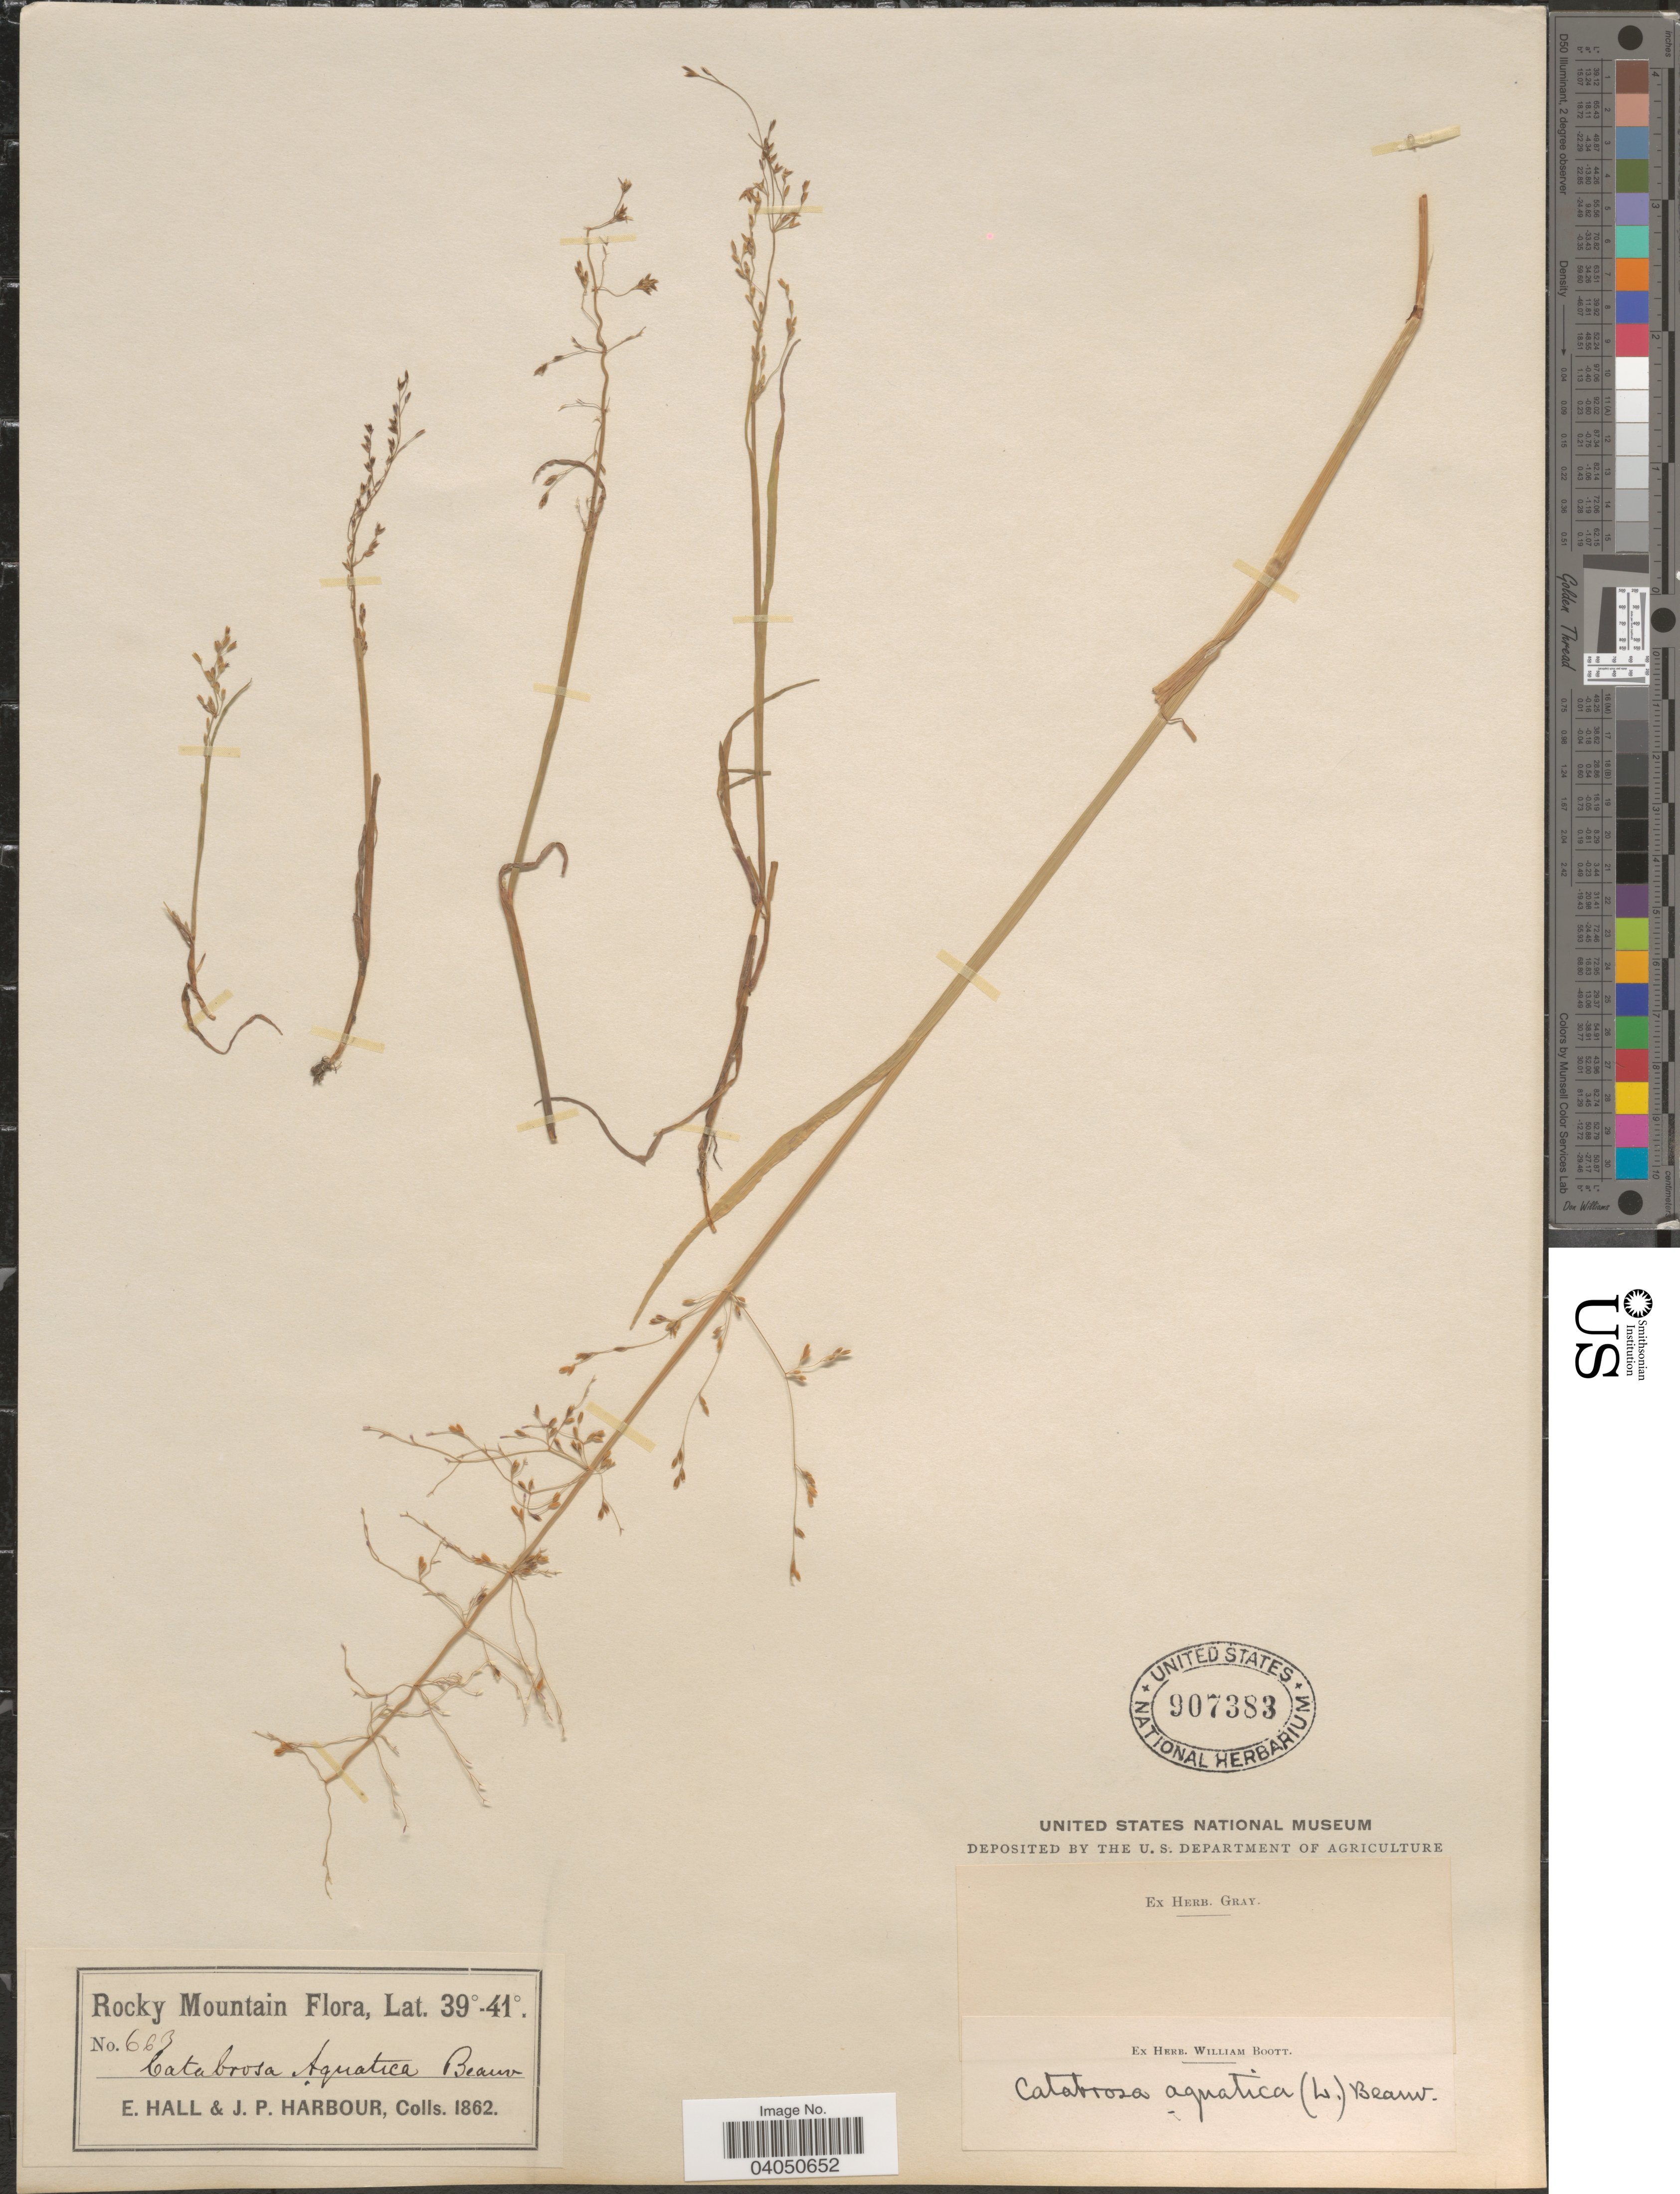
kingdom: Plantae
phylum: Tracheophyta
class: Liliopsida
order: Poales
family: Poaceae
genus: Catabrosa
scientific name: Catabrosa aquatica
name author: (L.) P. Beauv.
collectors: E. Hall & J. Harbour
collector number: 663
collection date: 1862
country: United States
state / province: Colorado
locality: Rocky Mountain.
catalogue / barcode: US 907383